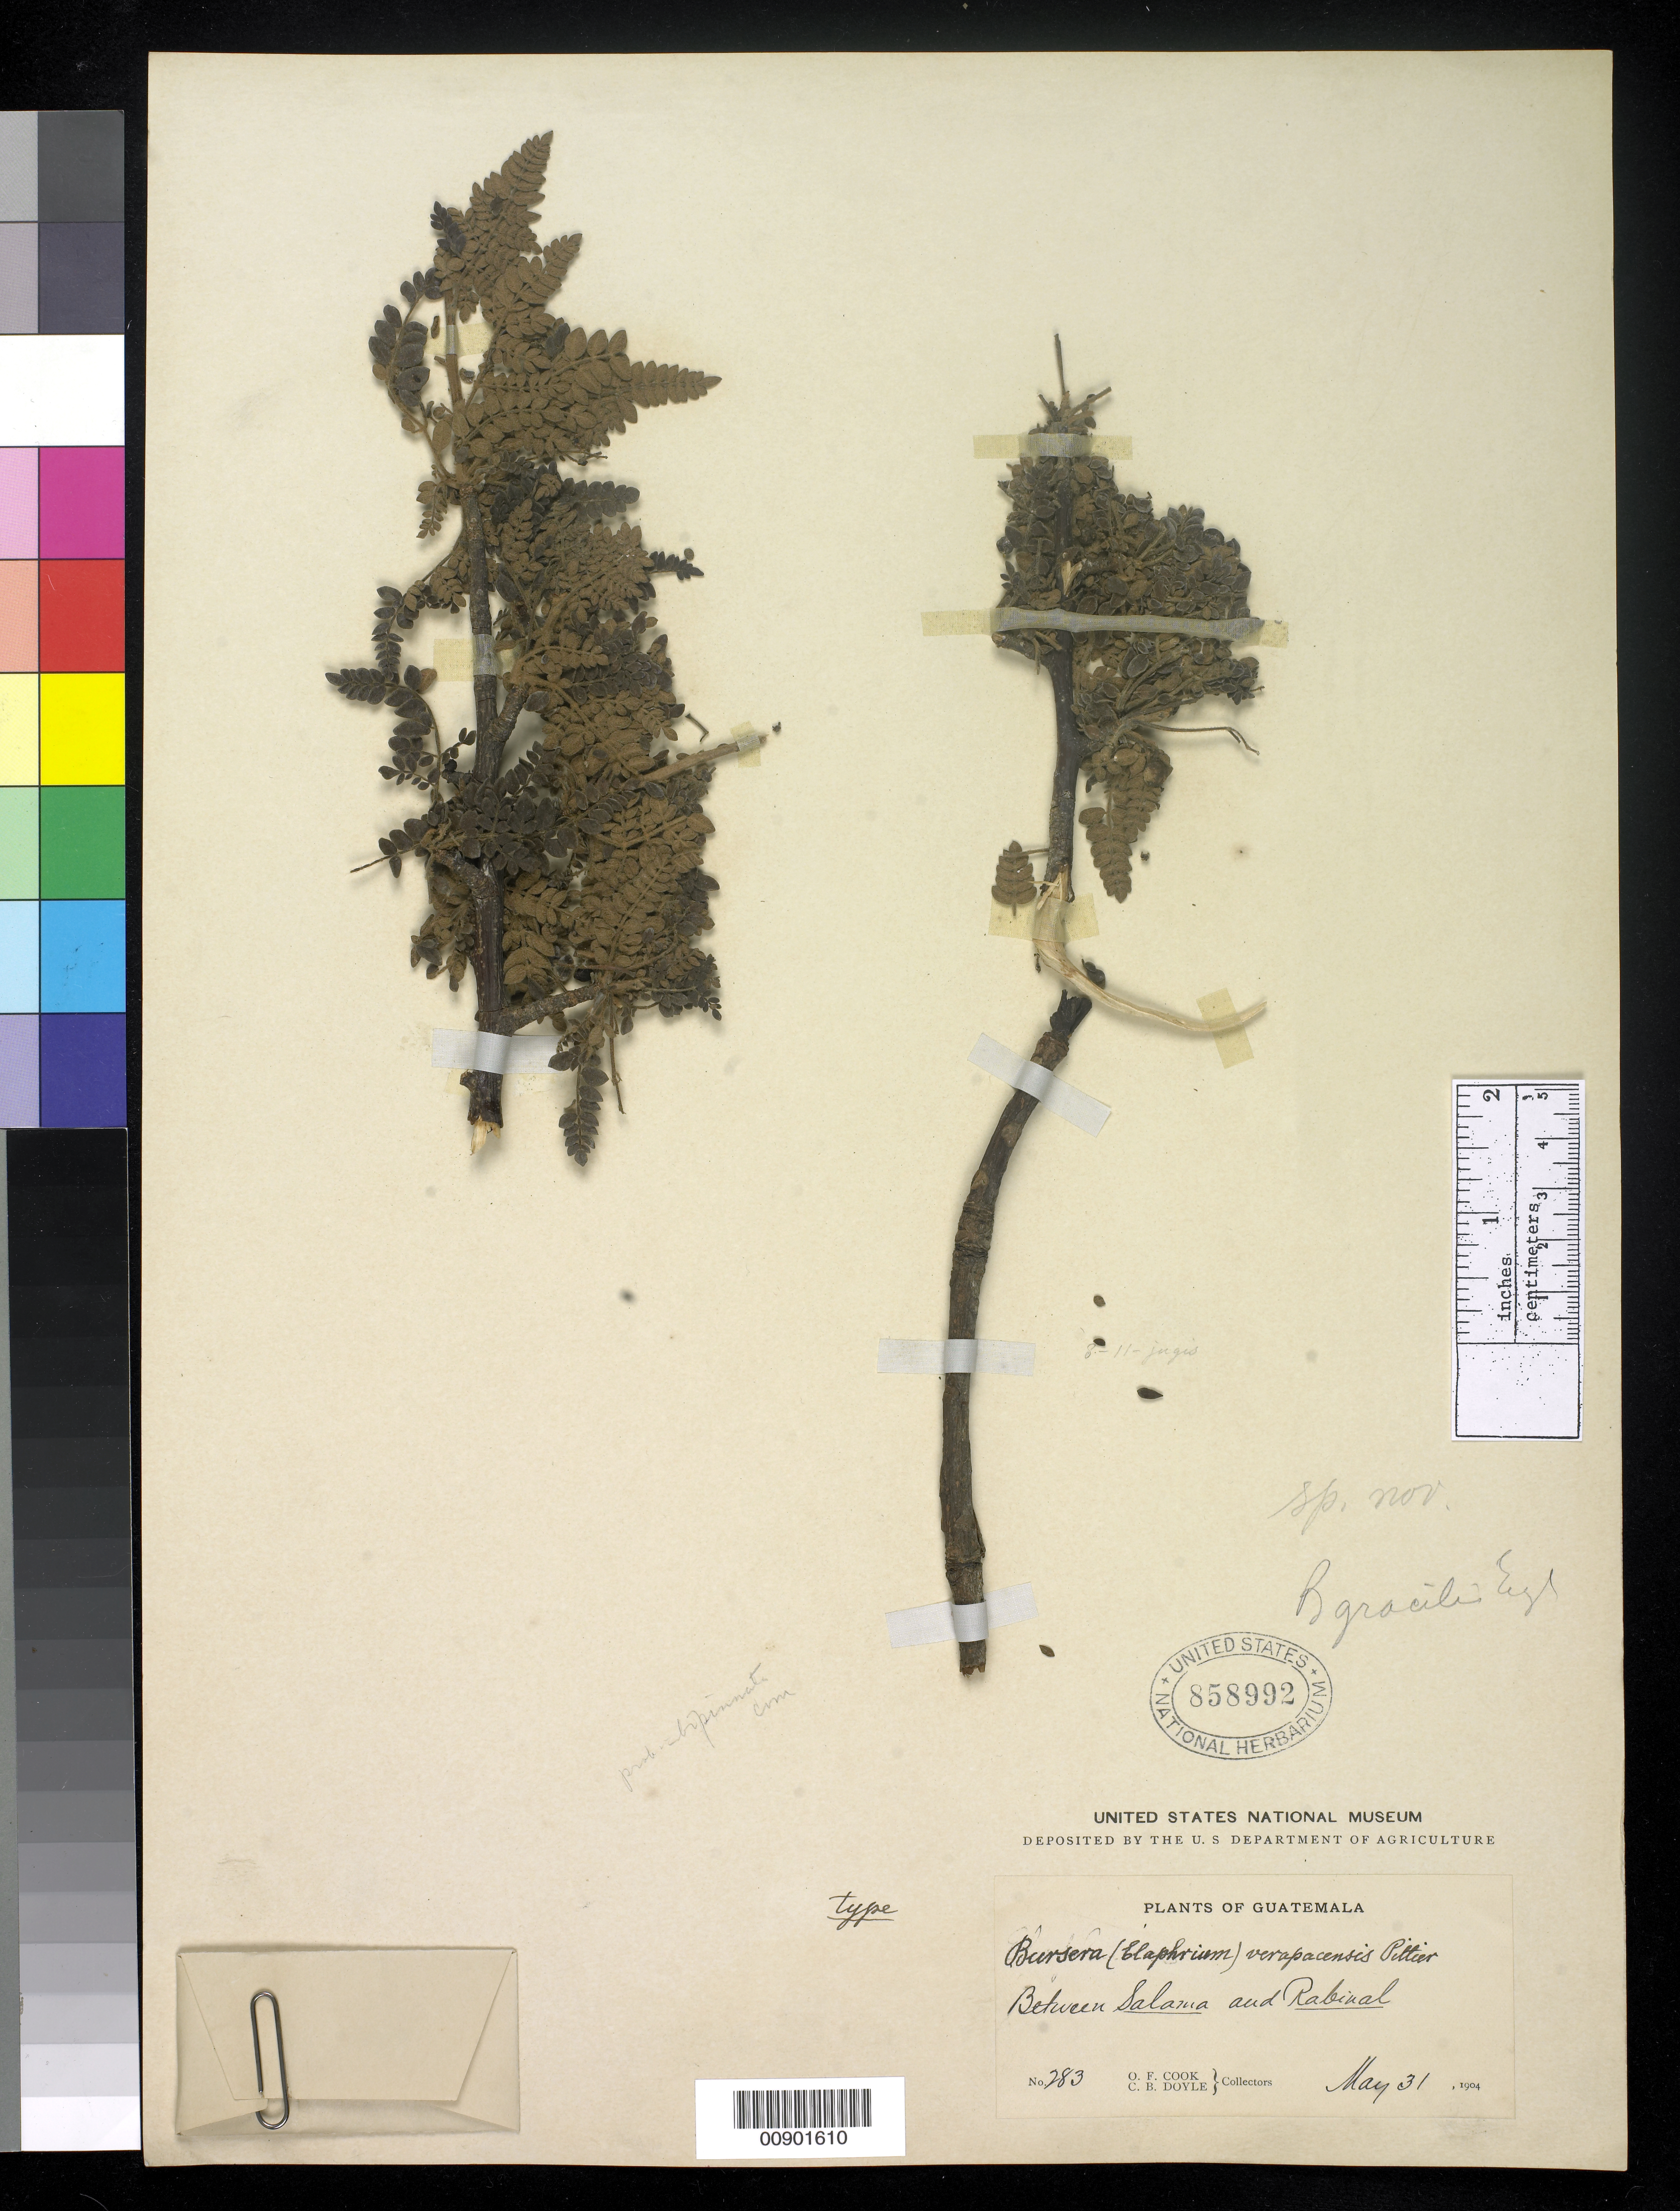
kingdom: Plantae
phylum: Tracheophyta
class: Magnoliopsida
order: Sapindales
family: Burseraceae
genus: Bursera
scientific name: Bursera verapacensis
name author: Pittier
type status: Holotype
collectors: O. F. Cook & C. Doyle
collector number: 283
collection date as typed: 31 May 1904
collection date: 1904-05-31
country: Guatemala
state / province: Baja Verapaz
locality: Between Salama and Rabinal.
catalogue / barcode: US 858992